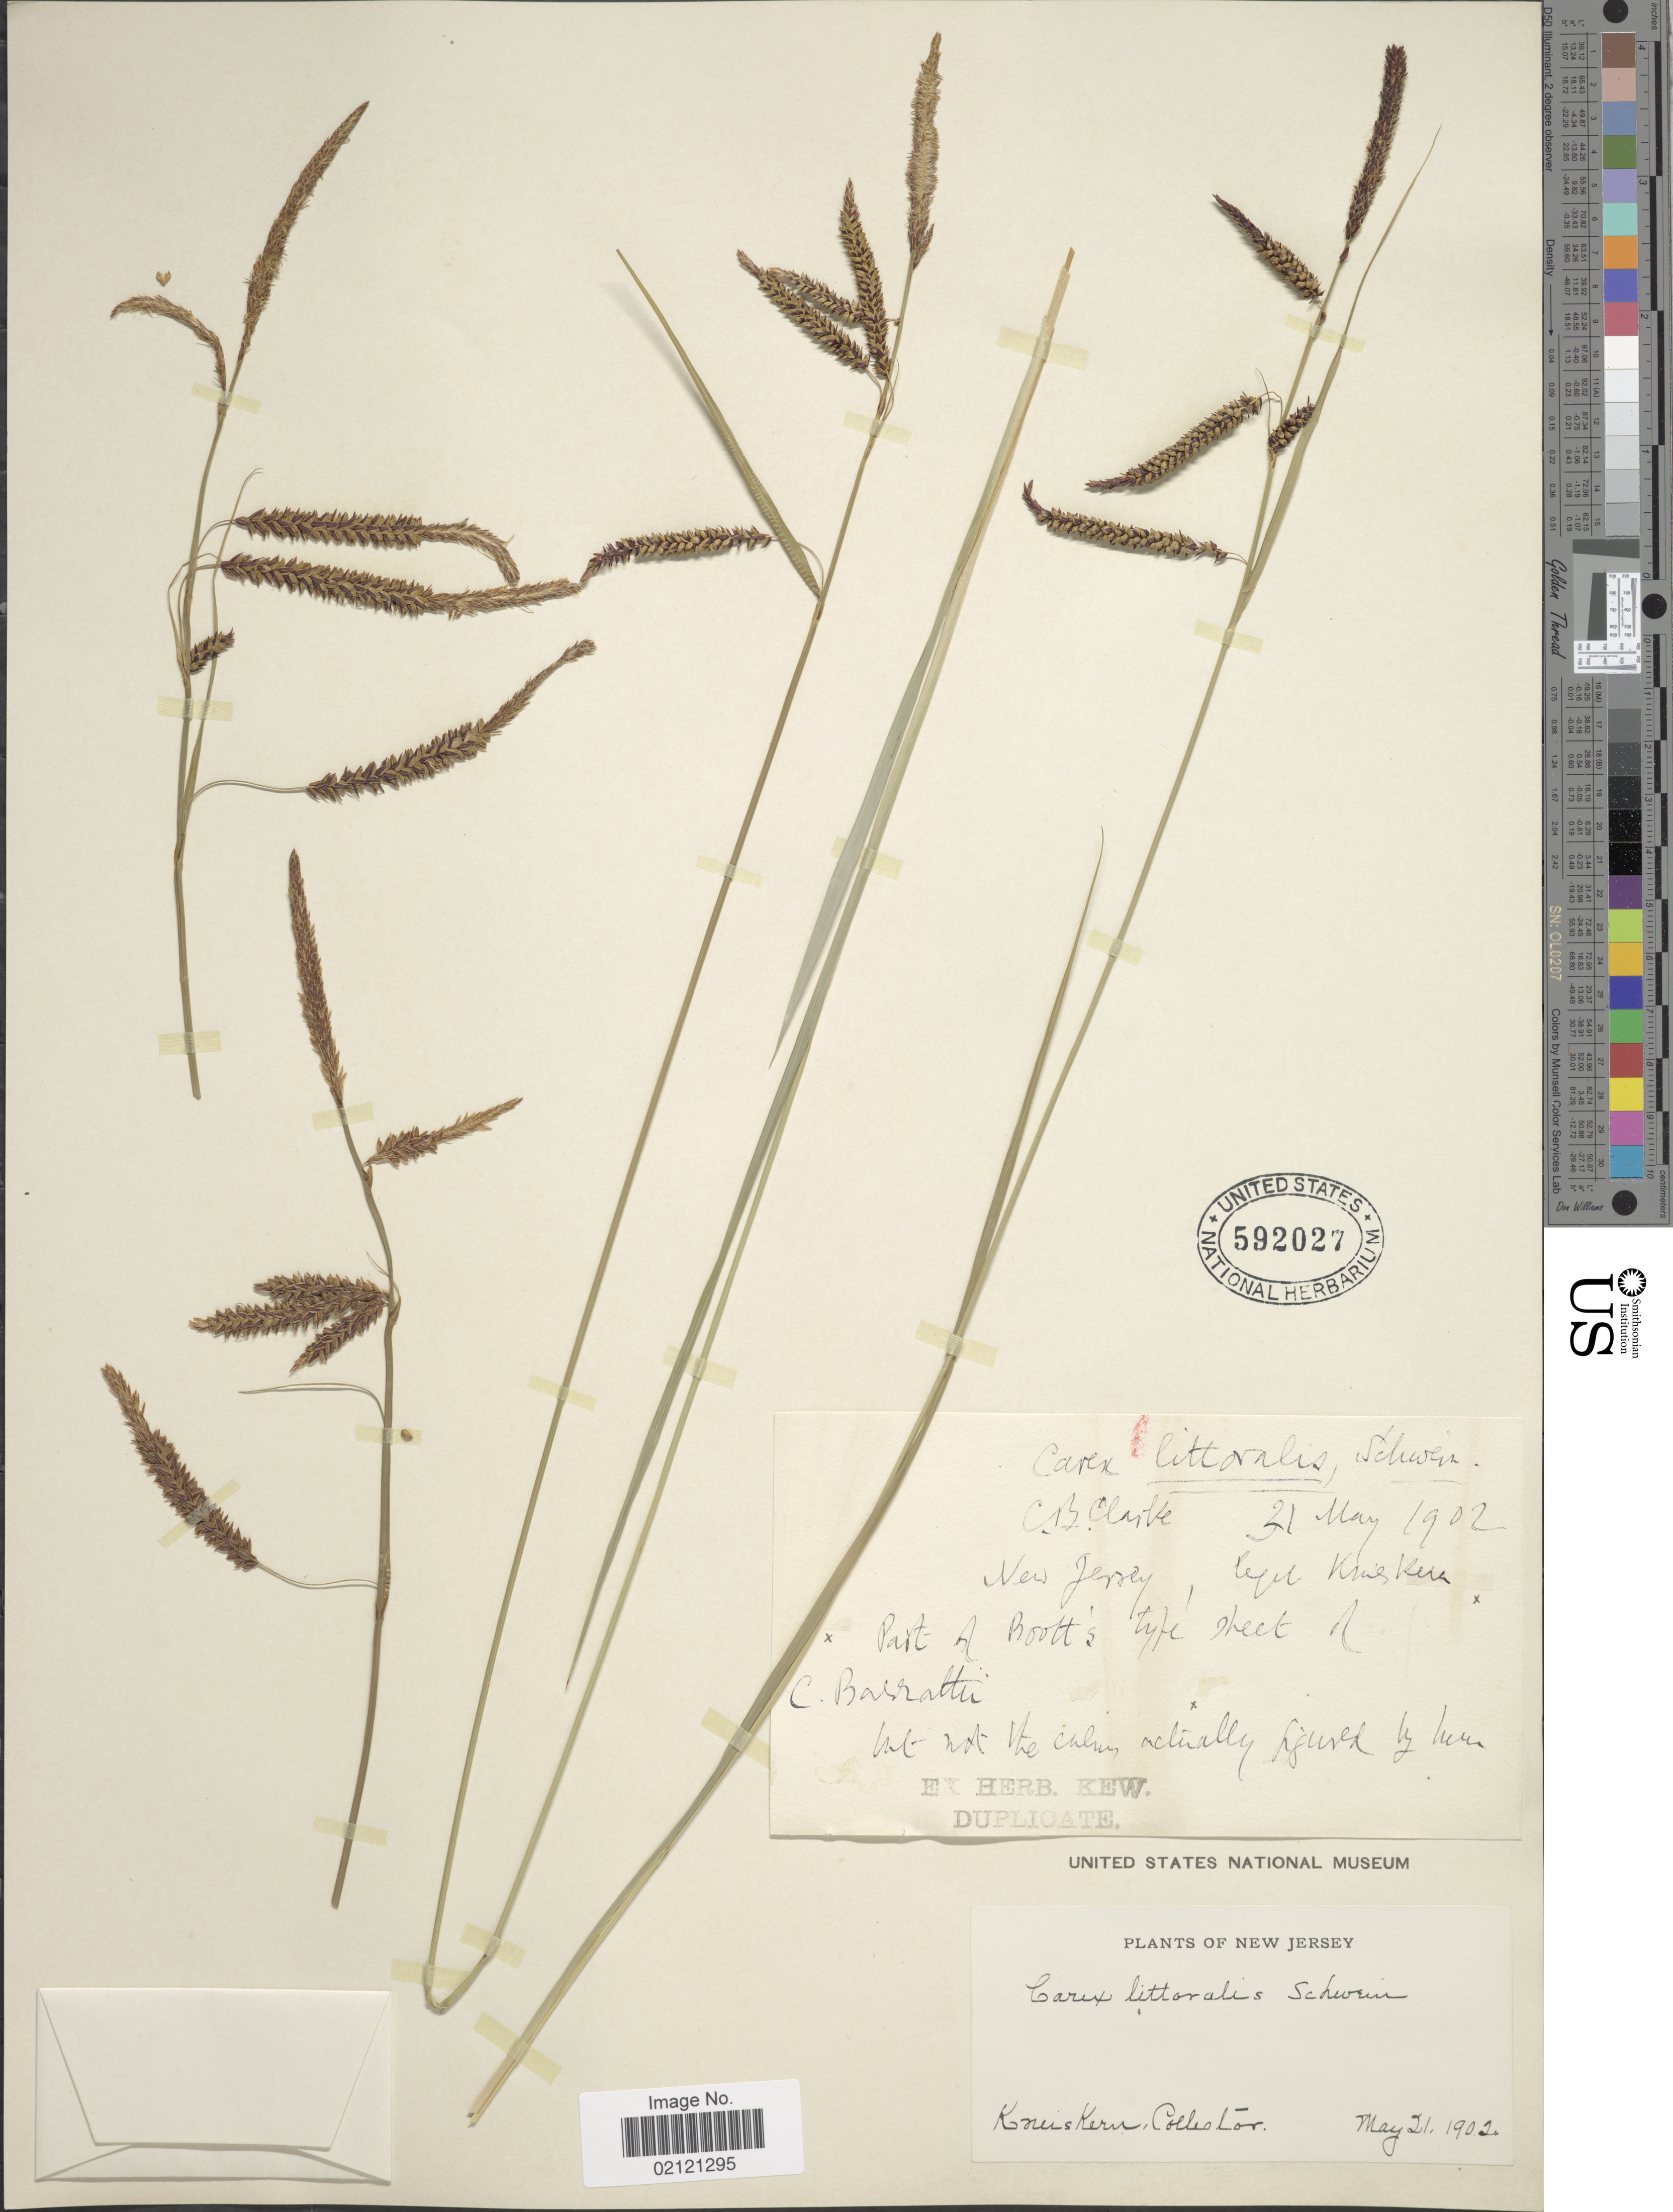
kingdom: Plantae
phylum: Tracheophyta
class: Liliopsida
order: Poales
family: Cyperaceae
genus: Carex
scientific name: Carex barrattii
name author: Torr. ex Schwein.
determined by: Strong, Mark T., (BOT), Smithsonian Institution - National Museum of Natural History (UNITED STATES)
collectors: Knieskern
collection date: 1902-05-21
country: United States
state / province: New Jersey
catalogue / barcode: US 592027